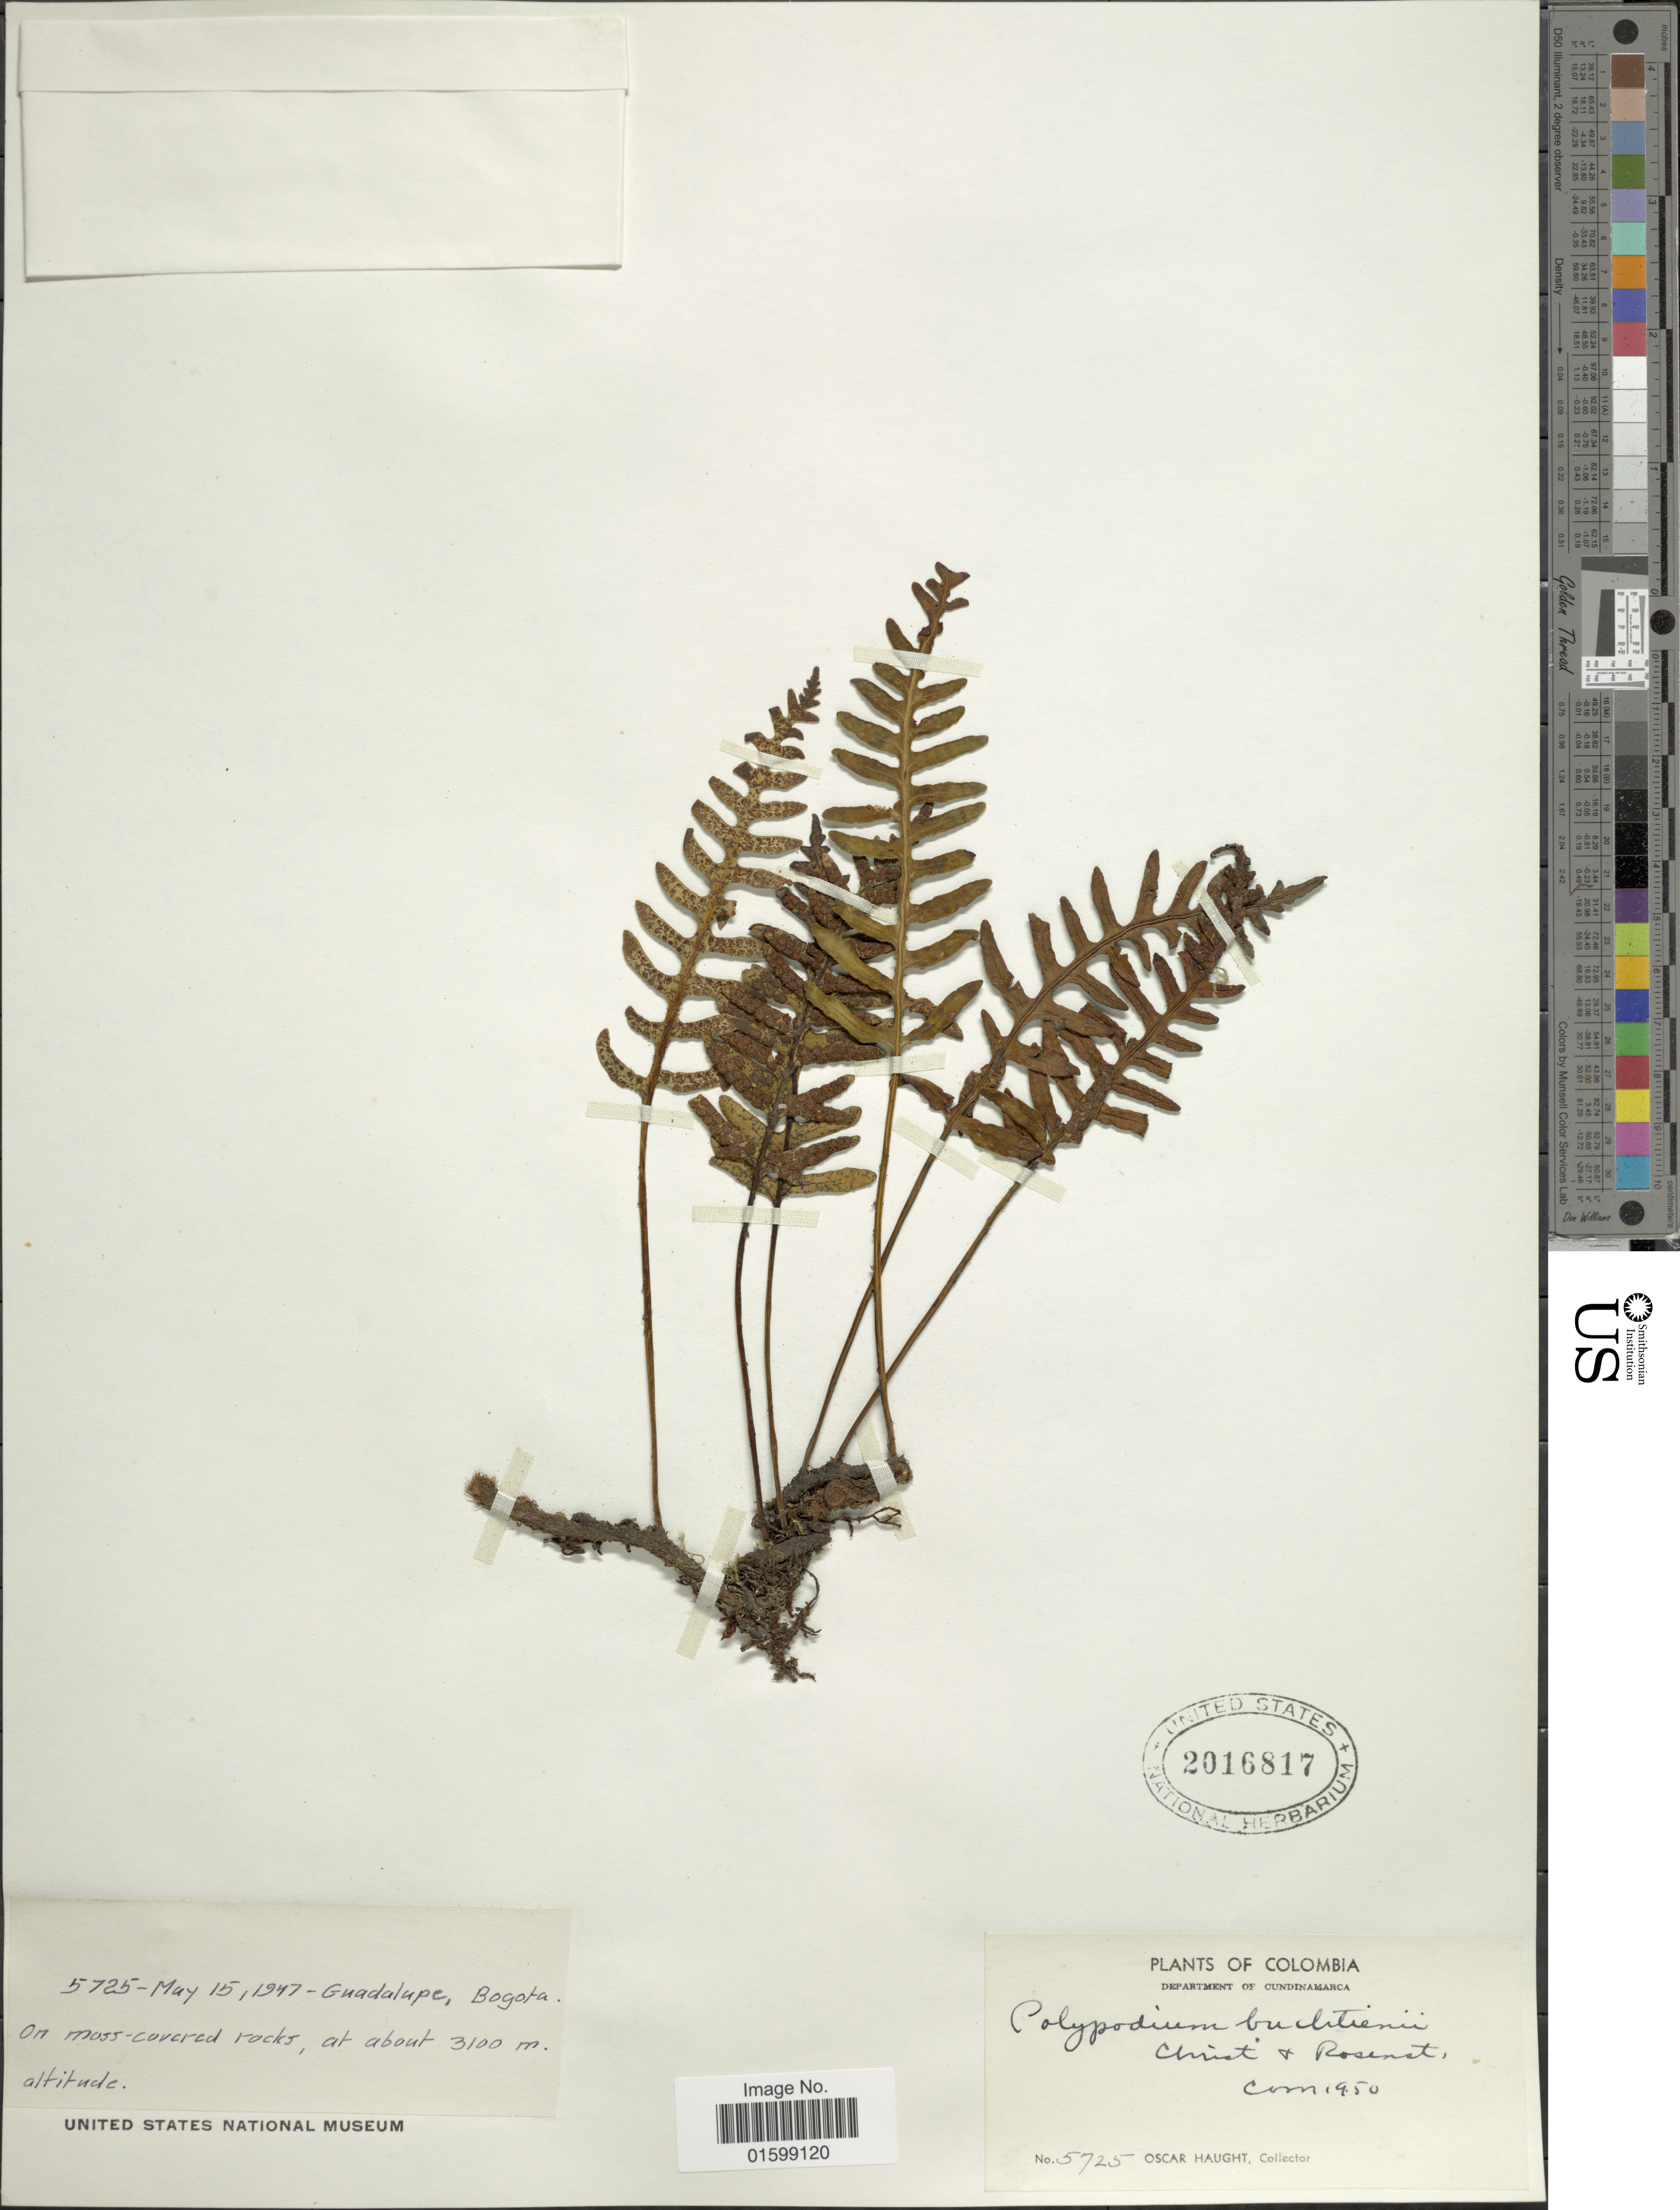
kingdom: Plantae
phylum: Tracheophyta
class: Polypodiopsida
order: Polypodiales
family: Polypodiaceae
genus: Pleopeltis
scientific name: Pleopeltis buchtienii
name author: (Christ & Rosenst.) A.R. Sm.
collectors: O. L. Haught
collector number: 5725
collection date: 1947-05-15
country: Colombia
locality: Department of Cundinamarca, Guadalupe, Bogota, on moss-covered rocks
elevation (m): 3100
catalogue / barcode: US 2016817